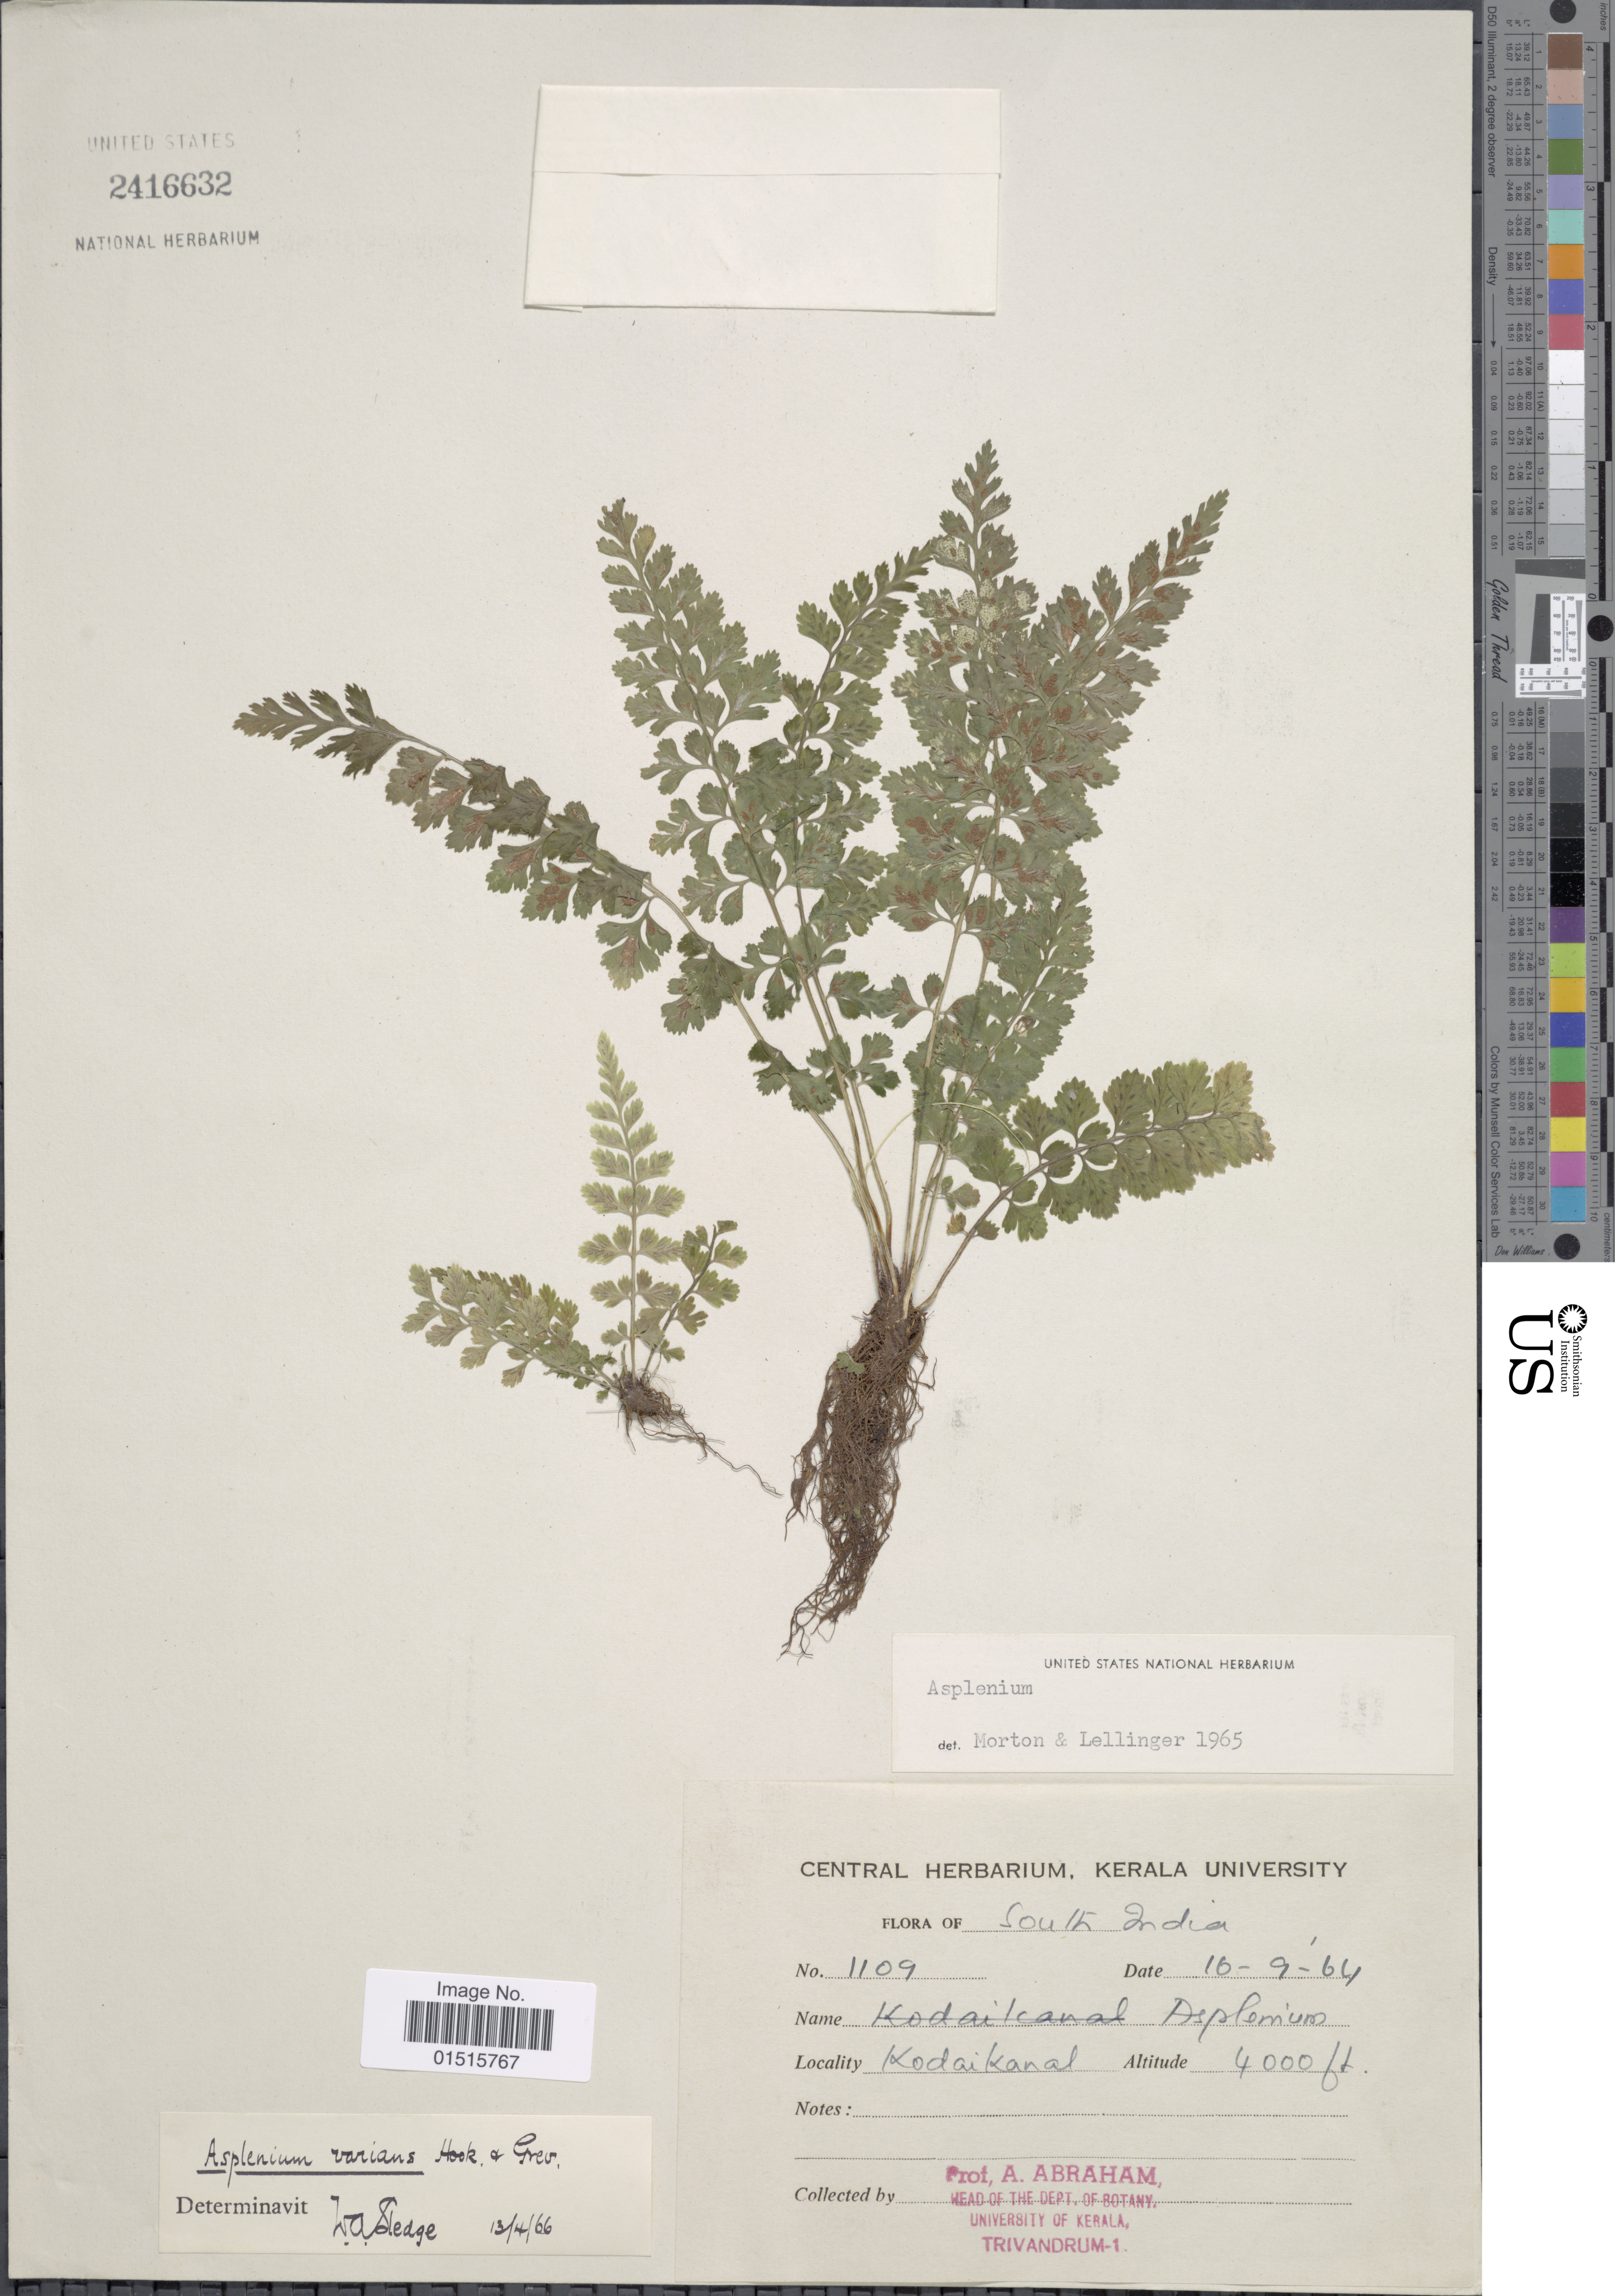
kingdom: Plantae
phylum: Tracheophyta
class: Polypodiopsida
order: Polypodiales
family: Aspleniaceae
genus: Asplenium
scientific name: Asplenium varians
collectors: A. Abraham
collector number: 1109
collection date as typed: Transcribed d/m/y: 16/9/64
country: India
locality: South India, Kodaikanal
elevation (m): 1219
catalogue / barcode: US 2416632